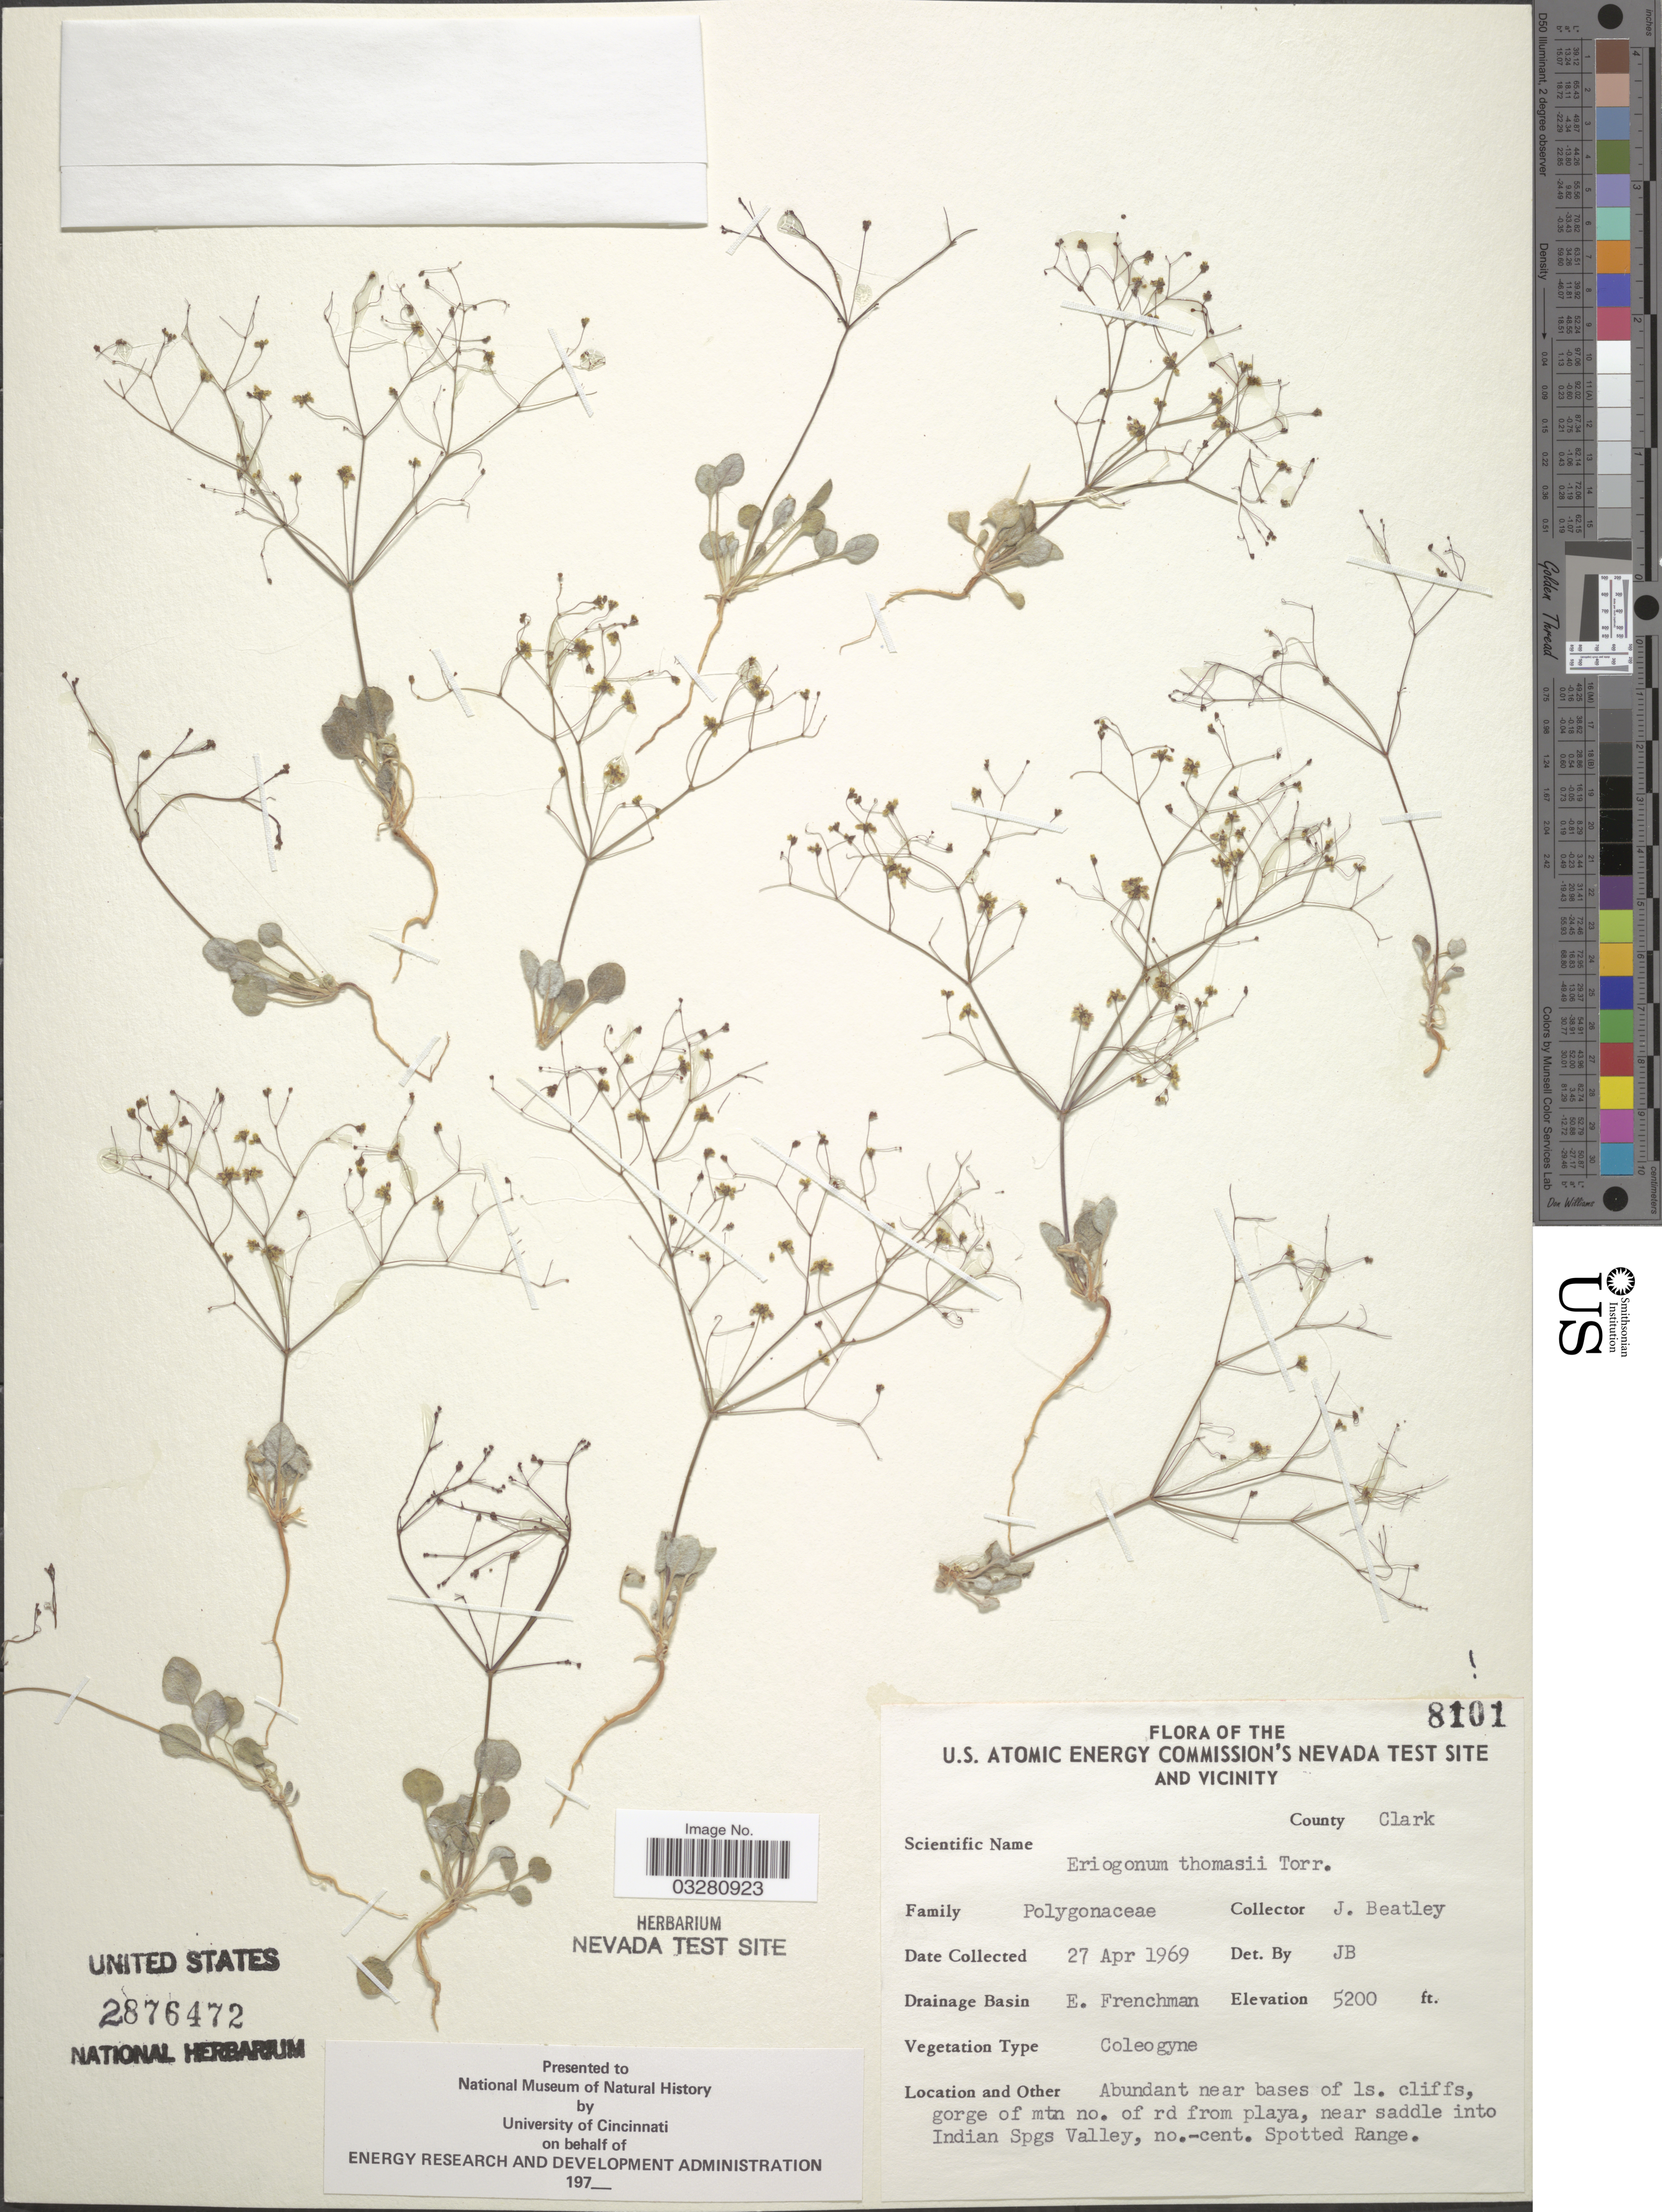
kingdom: Plantae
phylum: Tracheophyta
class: Magnoliopsida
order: Caryophyllales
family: Polygonaceae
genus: Eriogonum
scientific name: Eriogonum thomasii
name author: Torr.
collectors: J. C. Beatley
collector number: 8101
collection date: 1969-04-27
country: United States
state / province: Nevada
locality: U. S. Atomic Energy Commission's Nevada Test Site and Vicinity. County Clark. Drainage Basin E. Frenchman. Near saddle into Indian Spgs Valley, no.-cent. Spotted Range.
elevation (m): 1585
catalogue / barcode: US 2876472